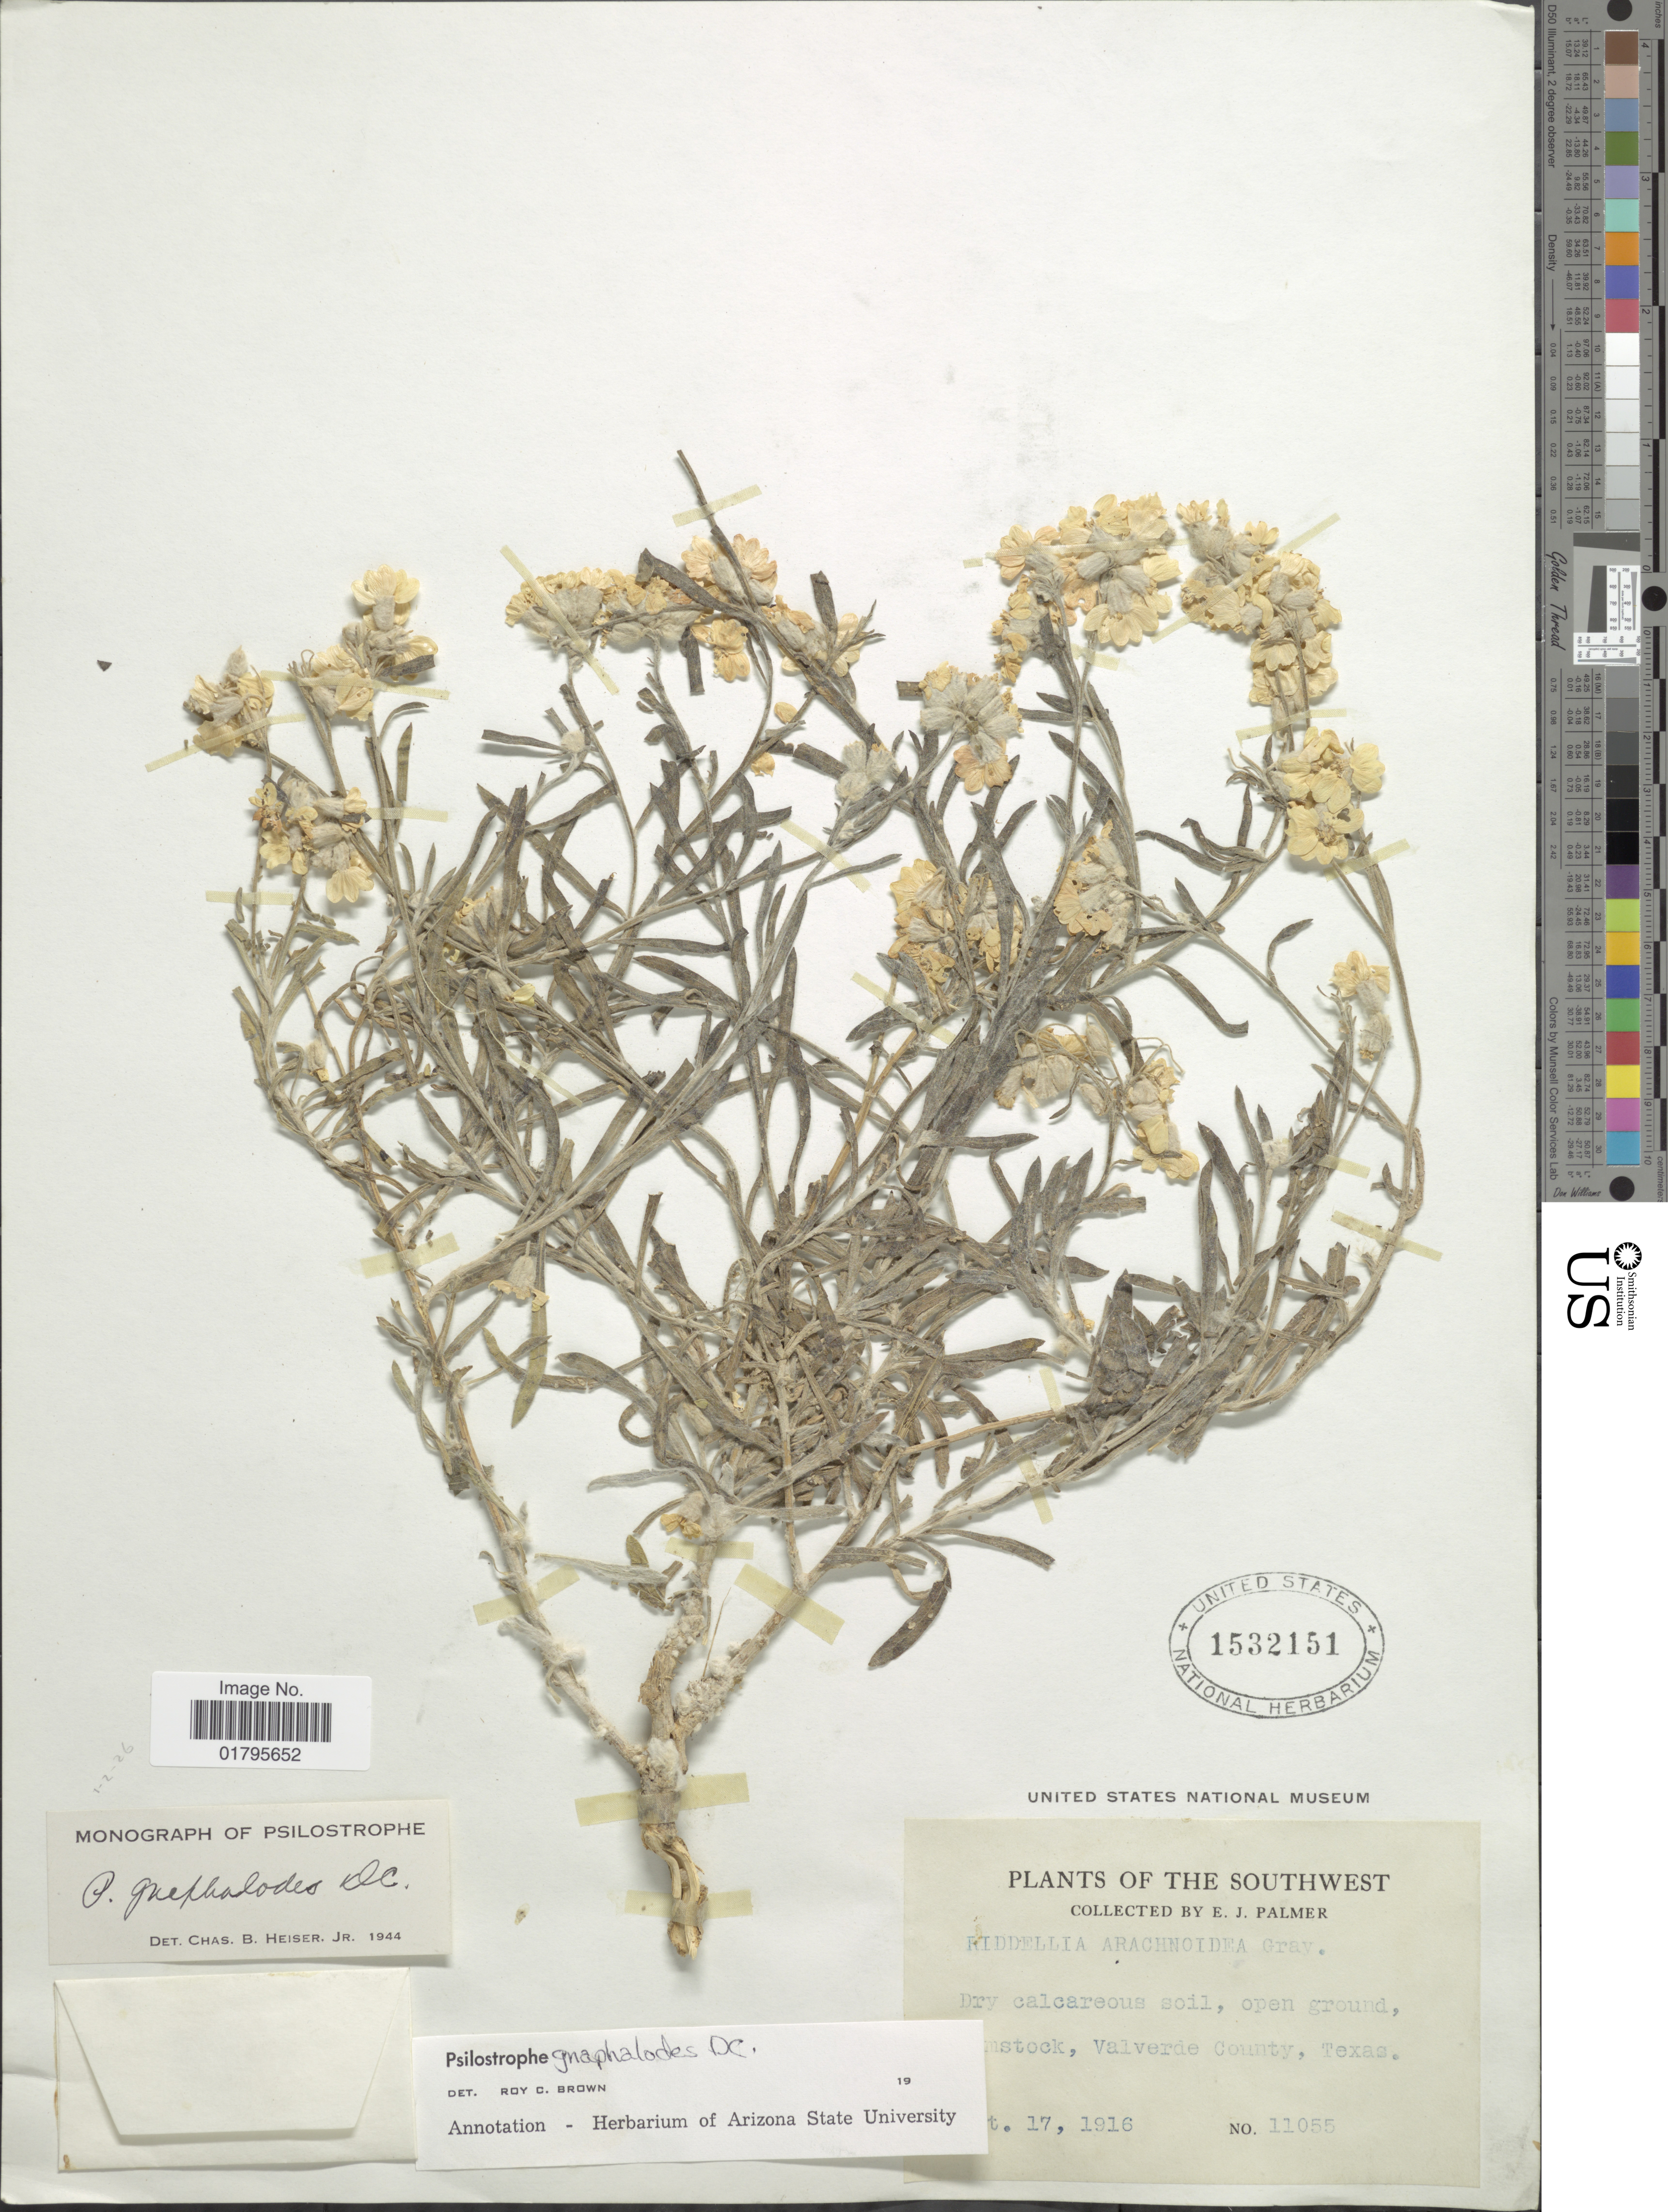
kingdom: Plantae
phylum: Tracheophyta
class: Magnoliopsida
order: Asterales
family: Asteraceae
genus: Psilostrophe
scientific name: Psilostrophe gnaphaloides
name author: DC.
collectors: E. J. Palmer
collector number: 11055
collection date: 1916-03-17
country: United States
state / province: Texas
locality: Southwest, Valverde County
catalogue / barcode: US 1532151